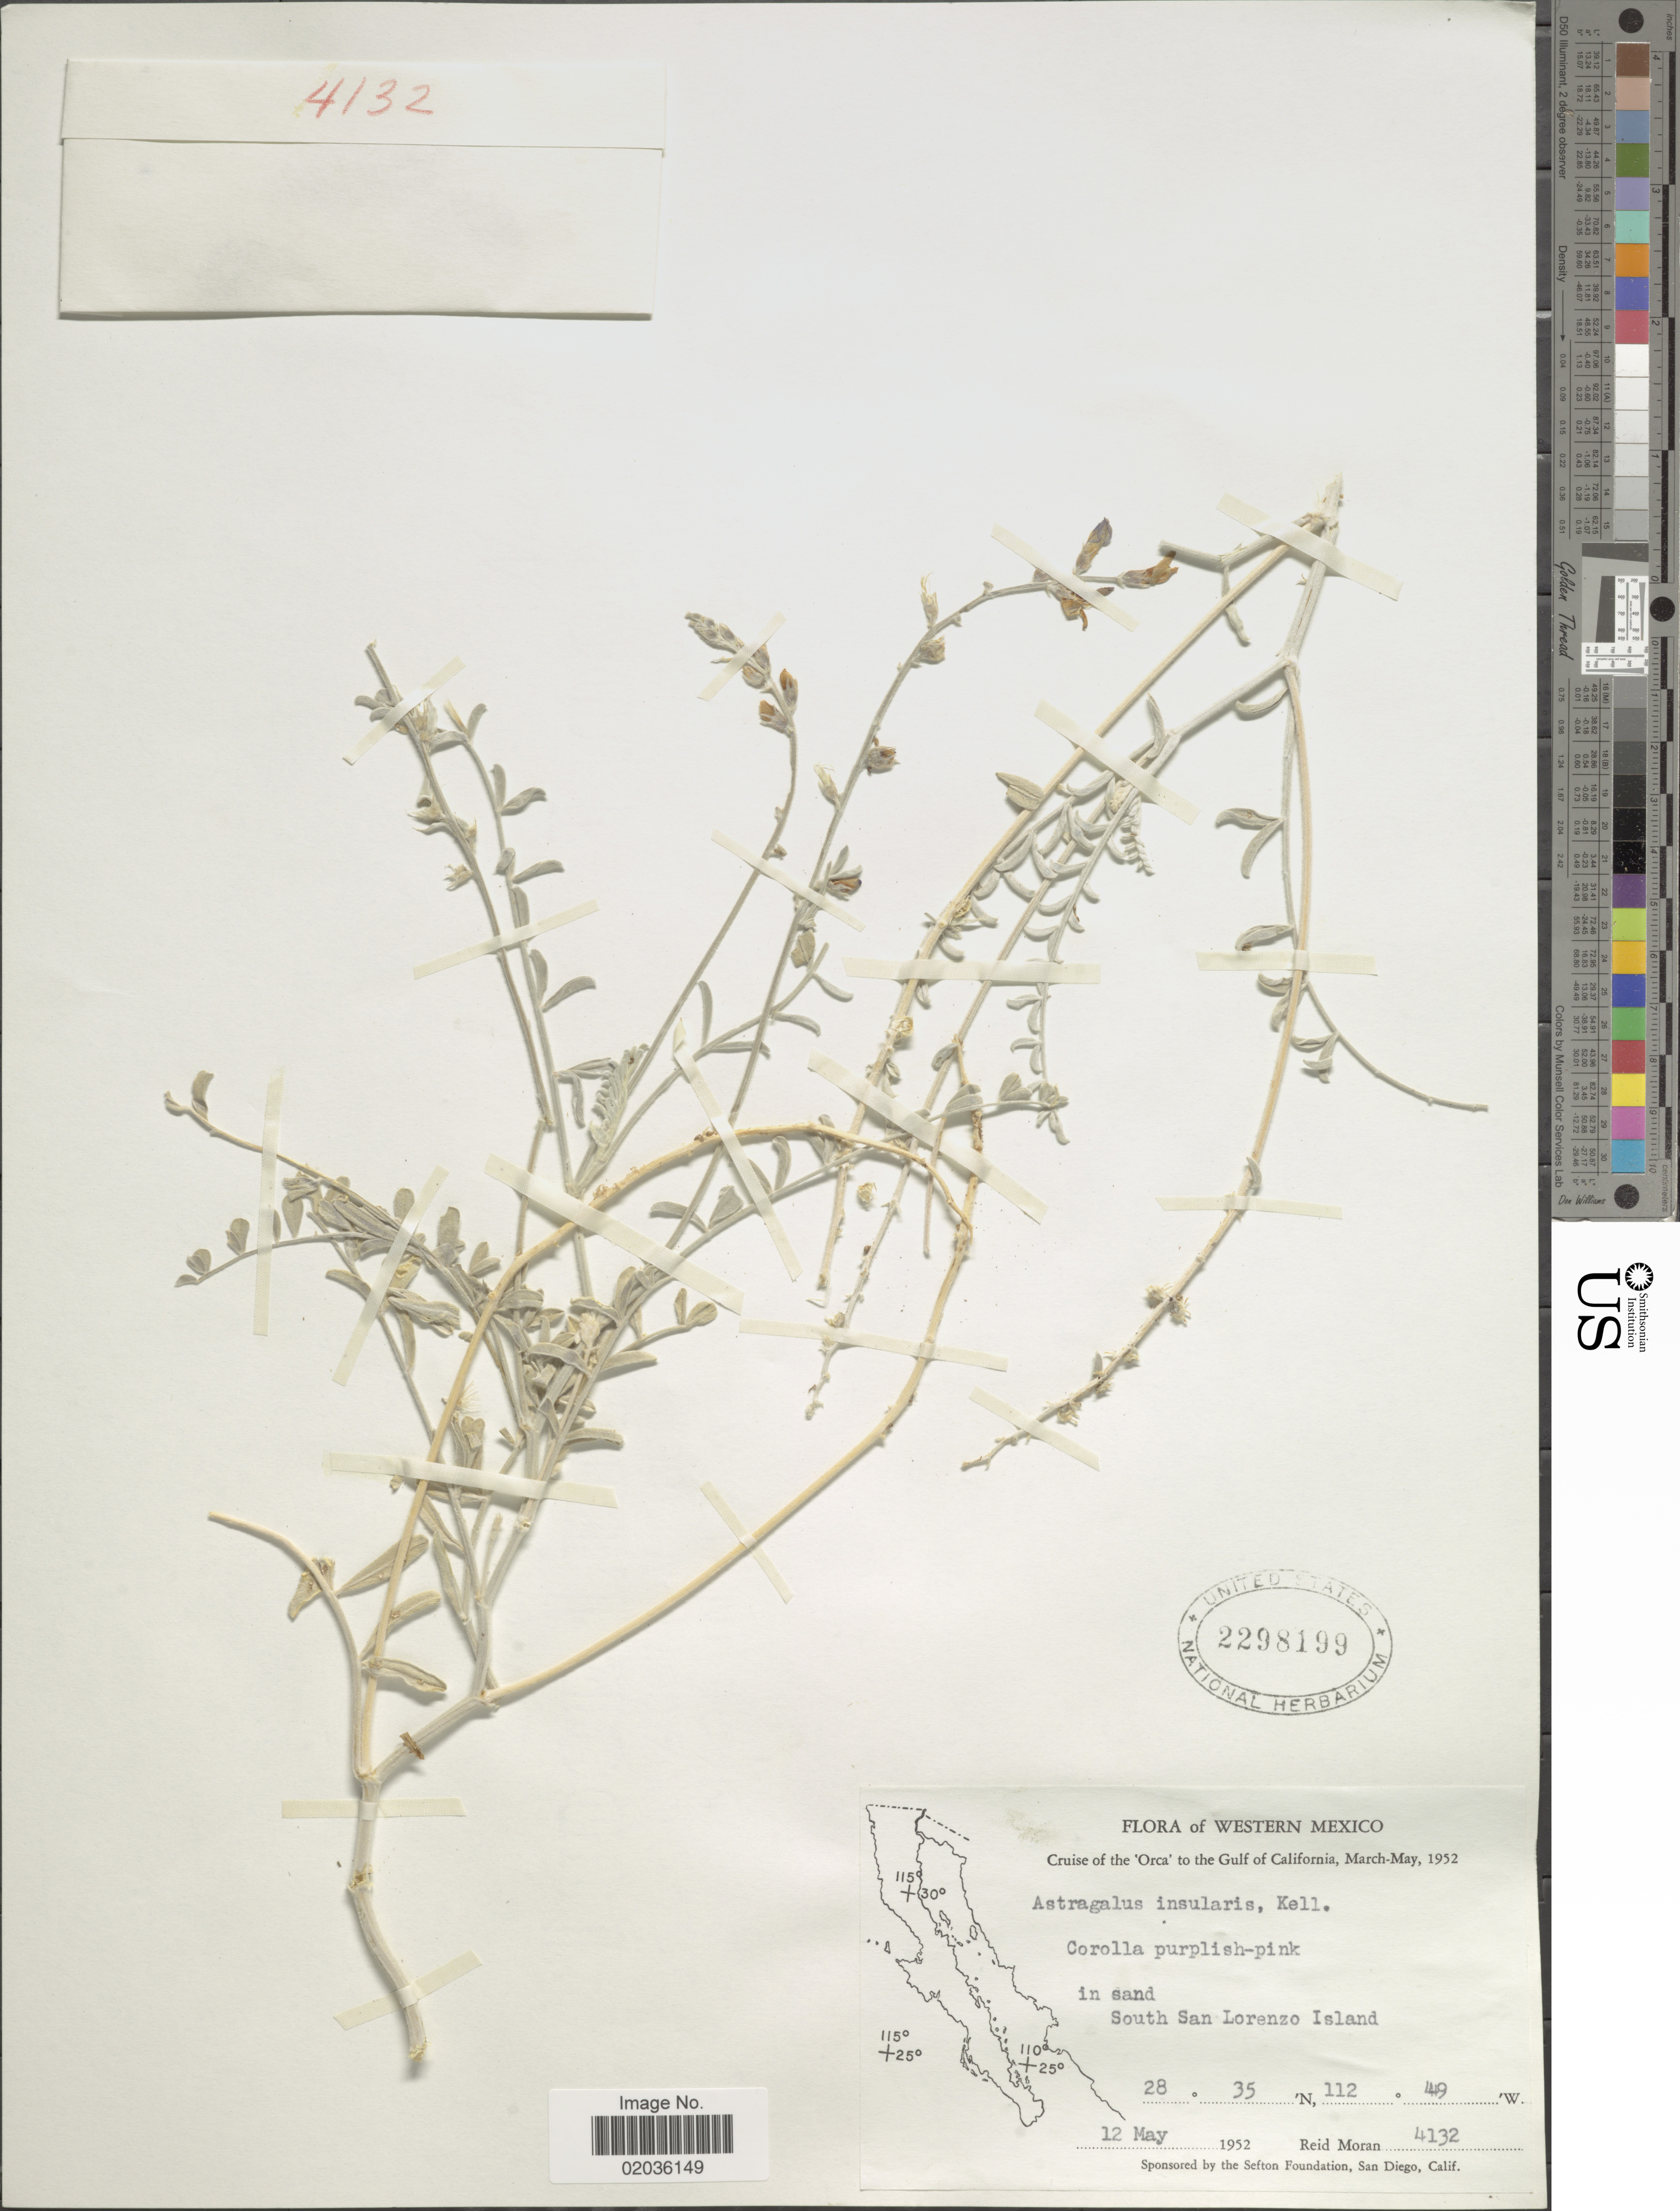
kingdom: Plantae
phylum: Tracheophyta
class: Magnoliopsida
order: Fabales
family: Fabaceae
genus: Astragalus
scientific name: Astragalus insularis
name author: Kellogg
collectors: R. V. Moran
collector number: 4132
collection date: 1952-05-12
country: Mexico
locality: Western Mexico, Cruise of the 'Orca' to the Gulf of California, South San Lorenzo Island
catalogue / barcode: US 2298199